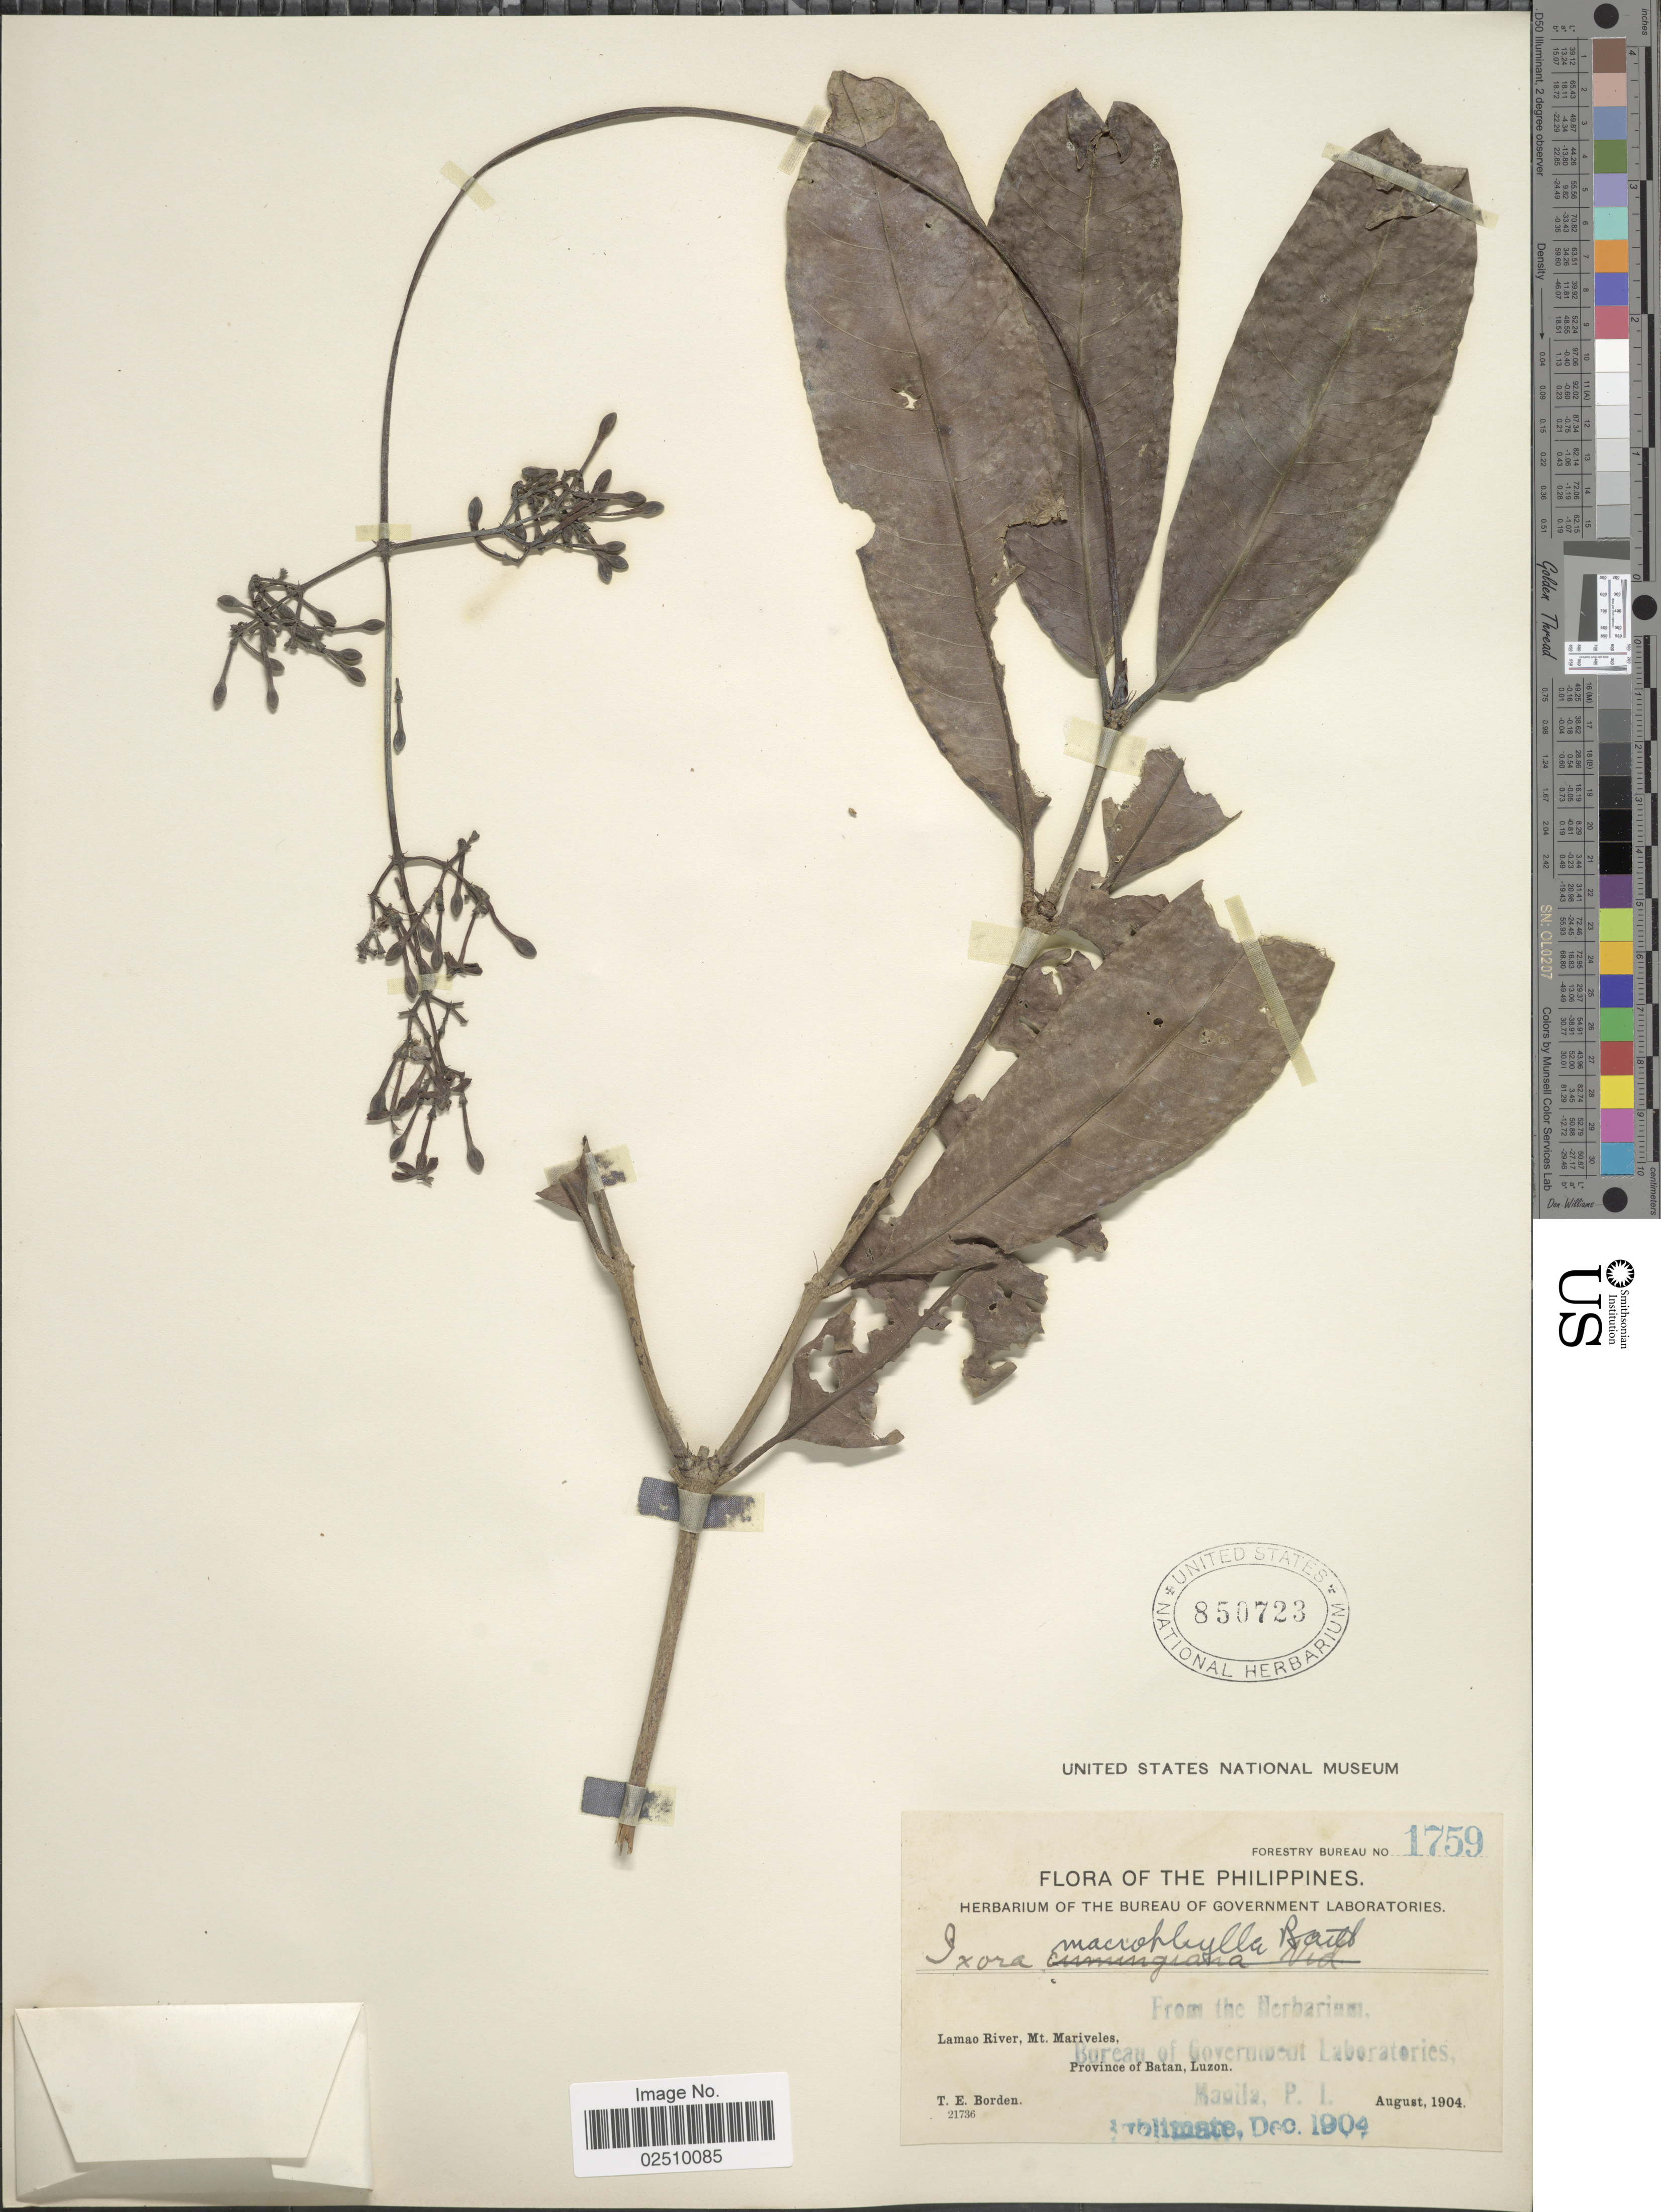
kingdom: Plantae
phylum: Tracheophyta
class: Magnoliopsida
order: Gentianales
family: Rubiaceae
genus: Ixora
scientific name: Ixora macrophylla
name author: Bartl. ex DC.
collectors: T. E. Borden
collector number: Forestry Bureau 1759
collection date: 1904-08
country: Philippines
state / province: Cagayan Valley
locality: Lamao River, Mt. Mariveles, Province of Batan, Luzon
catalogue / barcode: US 850723